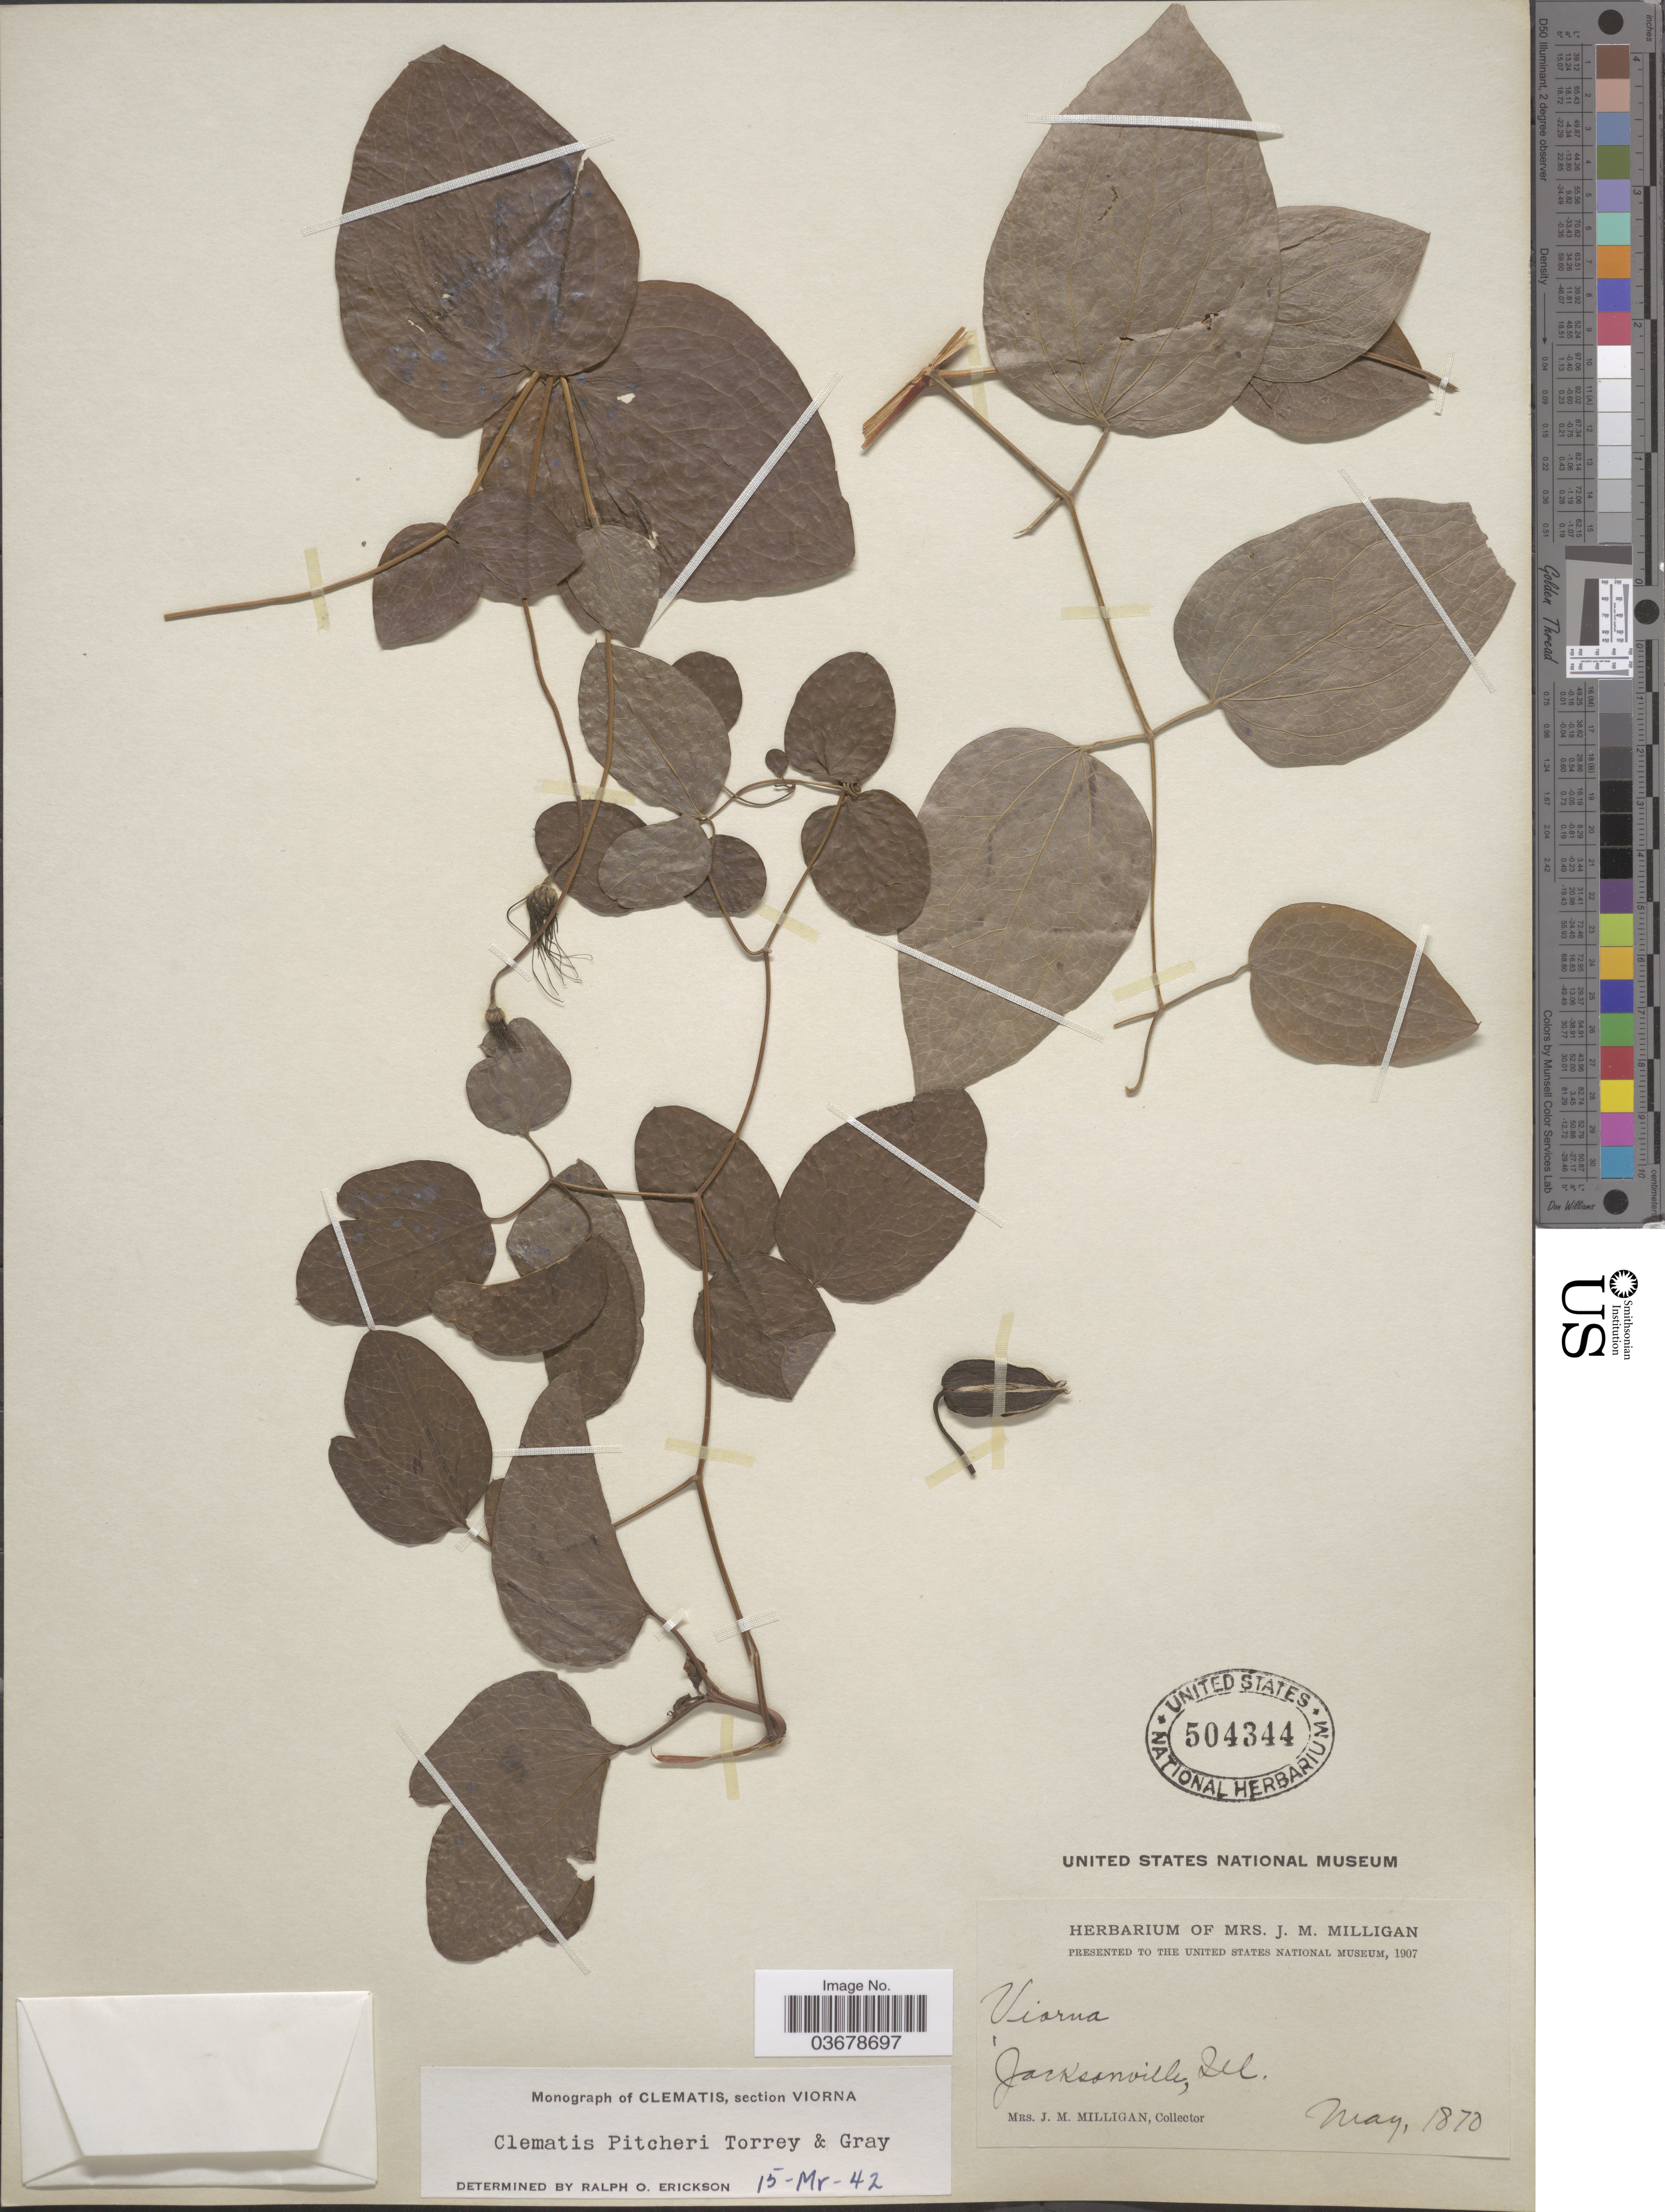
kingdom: Plantae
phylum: Tracheophyta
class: Magnoliopsida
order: Ranunculales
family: Ranunculaceae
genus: Clematis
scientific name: Clematis viorna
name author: L.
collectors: J. Milligan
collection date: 1870-05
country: United States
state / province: Illinois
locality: Jacksonville.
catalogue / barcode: US 504344